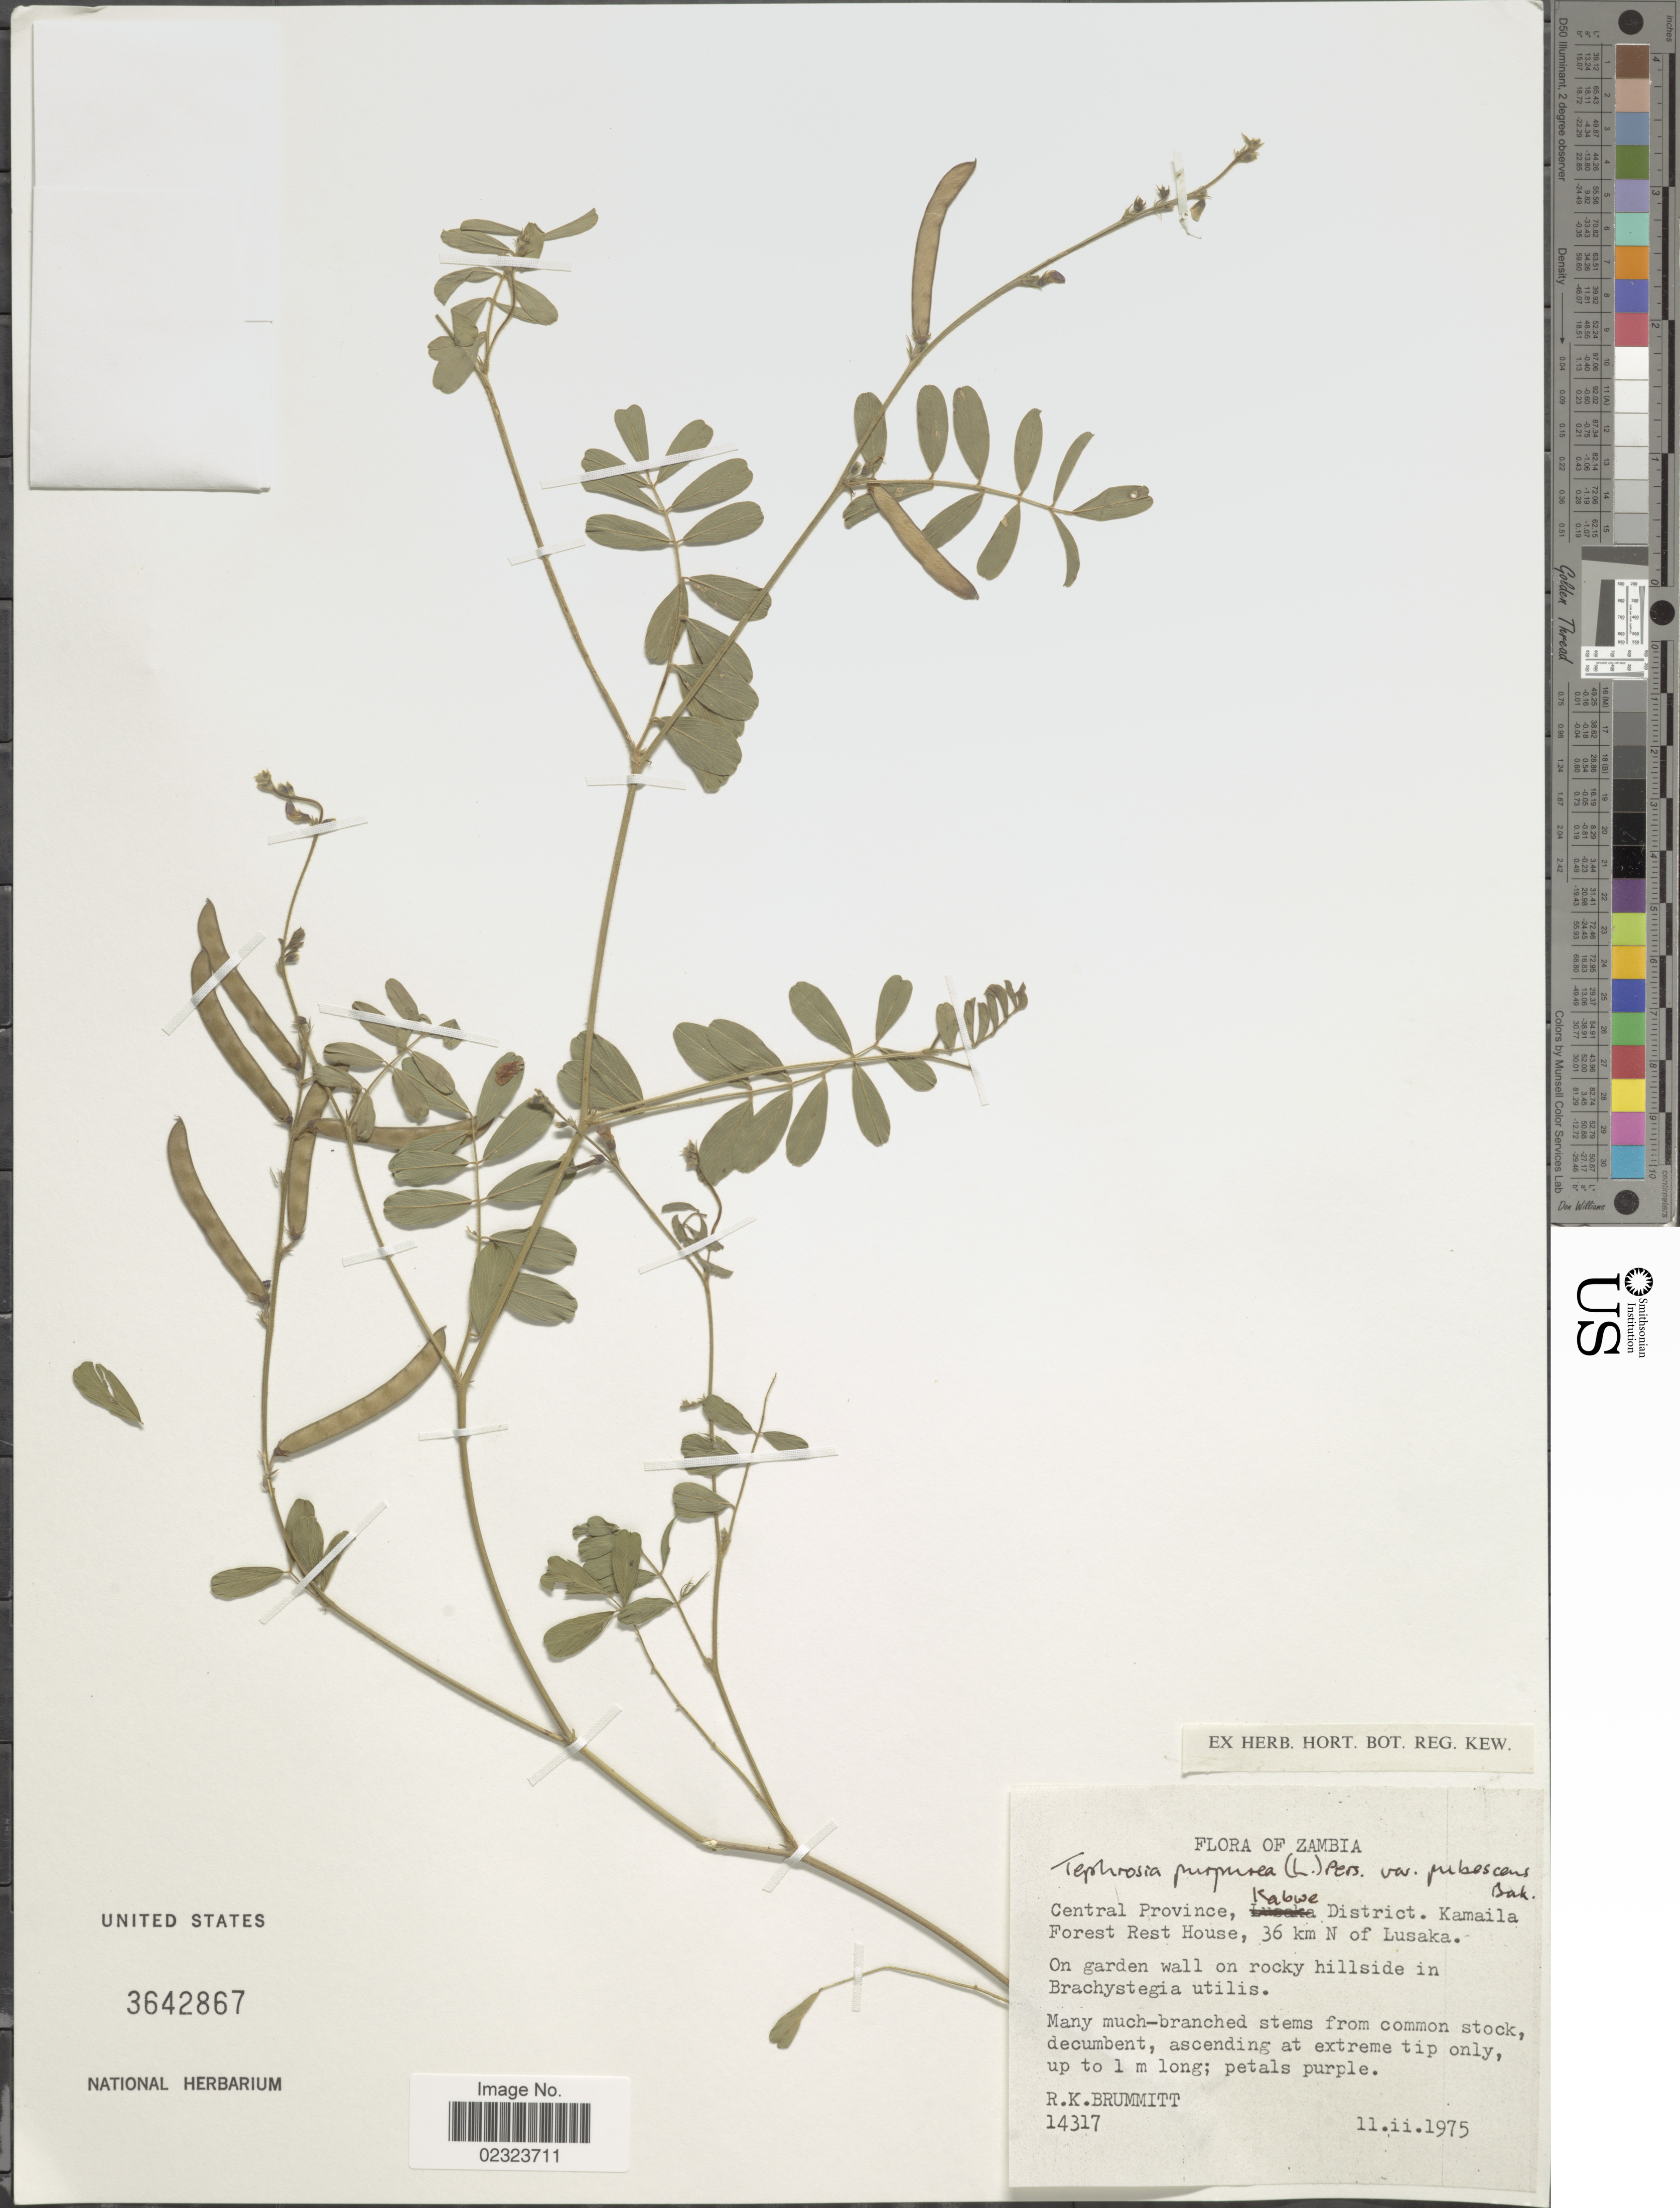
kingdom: Plantae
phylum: Tracheophyta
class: Magnoliopsida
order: Fabales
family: Fabaceae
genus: Tephrosia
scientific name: Tephrosia purpurea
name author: (L.) Pers.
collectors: R. K. Brummitt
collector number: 14317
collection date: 1975-02-11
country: Zambia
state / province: Central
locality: Kabwe District, Kamaila Forest Rest House, 36 km N of Lusaka, on garden wall on rocky hillside.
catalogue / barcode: US 3642867